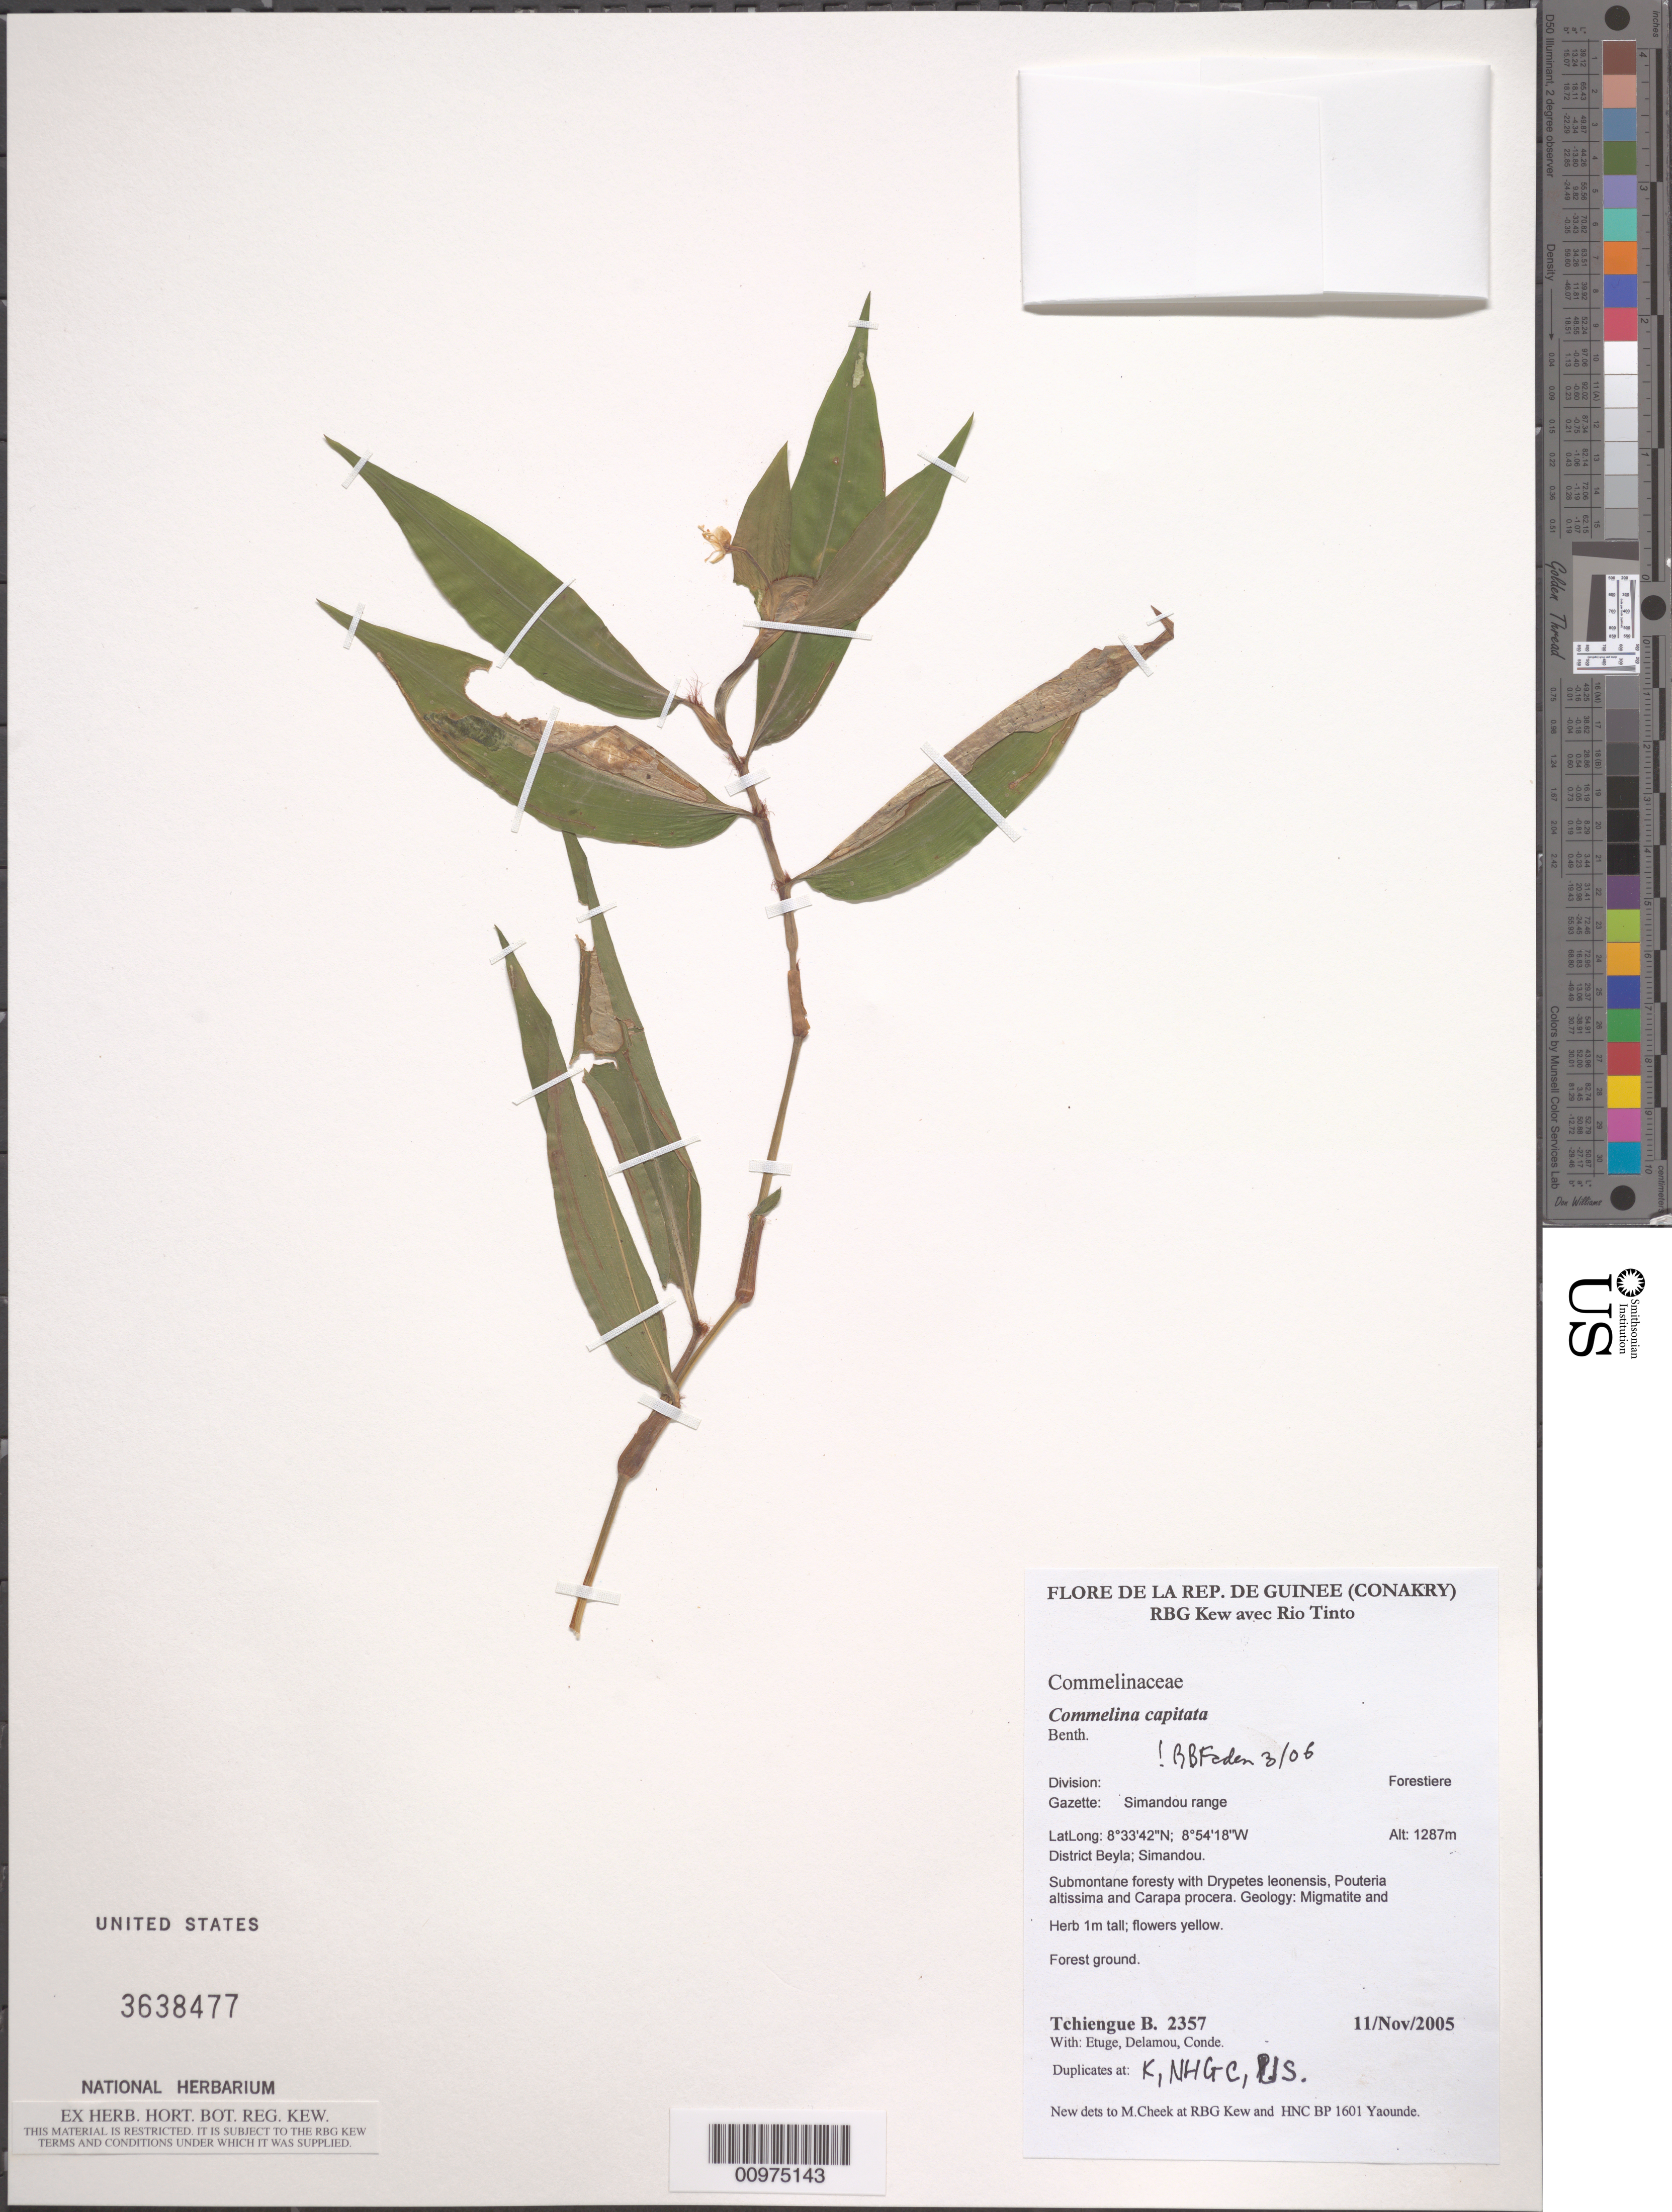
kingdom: Plantae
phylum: Tracheophyta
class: Liliopsida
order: Commelinales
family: Commelinaceae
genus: Commelina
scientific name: Commelina capitata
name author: Benth.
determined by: Faden, Robert B., (US), Smithsonian Institution - National Museum of Natural History (UNITED STATES)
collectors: B. Tchiengue et al.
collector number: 2357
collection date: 2005-11-11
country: Guinea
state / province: Nzérékoré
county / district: Beyla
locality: Simandou range. Forestiere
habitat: Submontane foresty with Drypetes leonensis, Pouteria altissima and Carapa procera. Geology: Migmatite and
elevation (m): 1287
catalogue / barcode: US 3638477